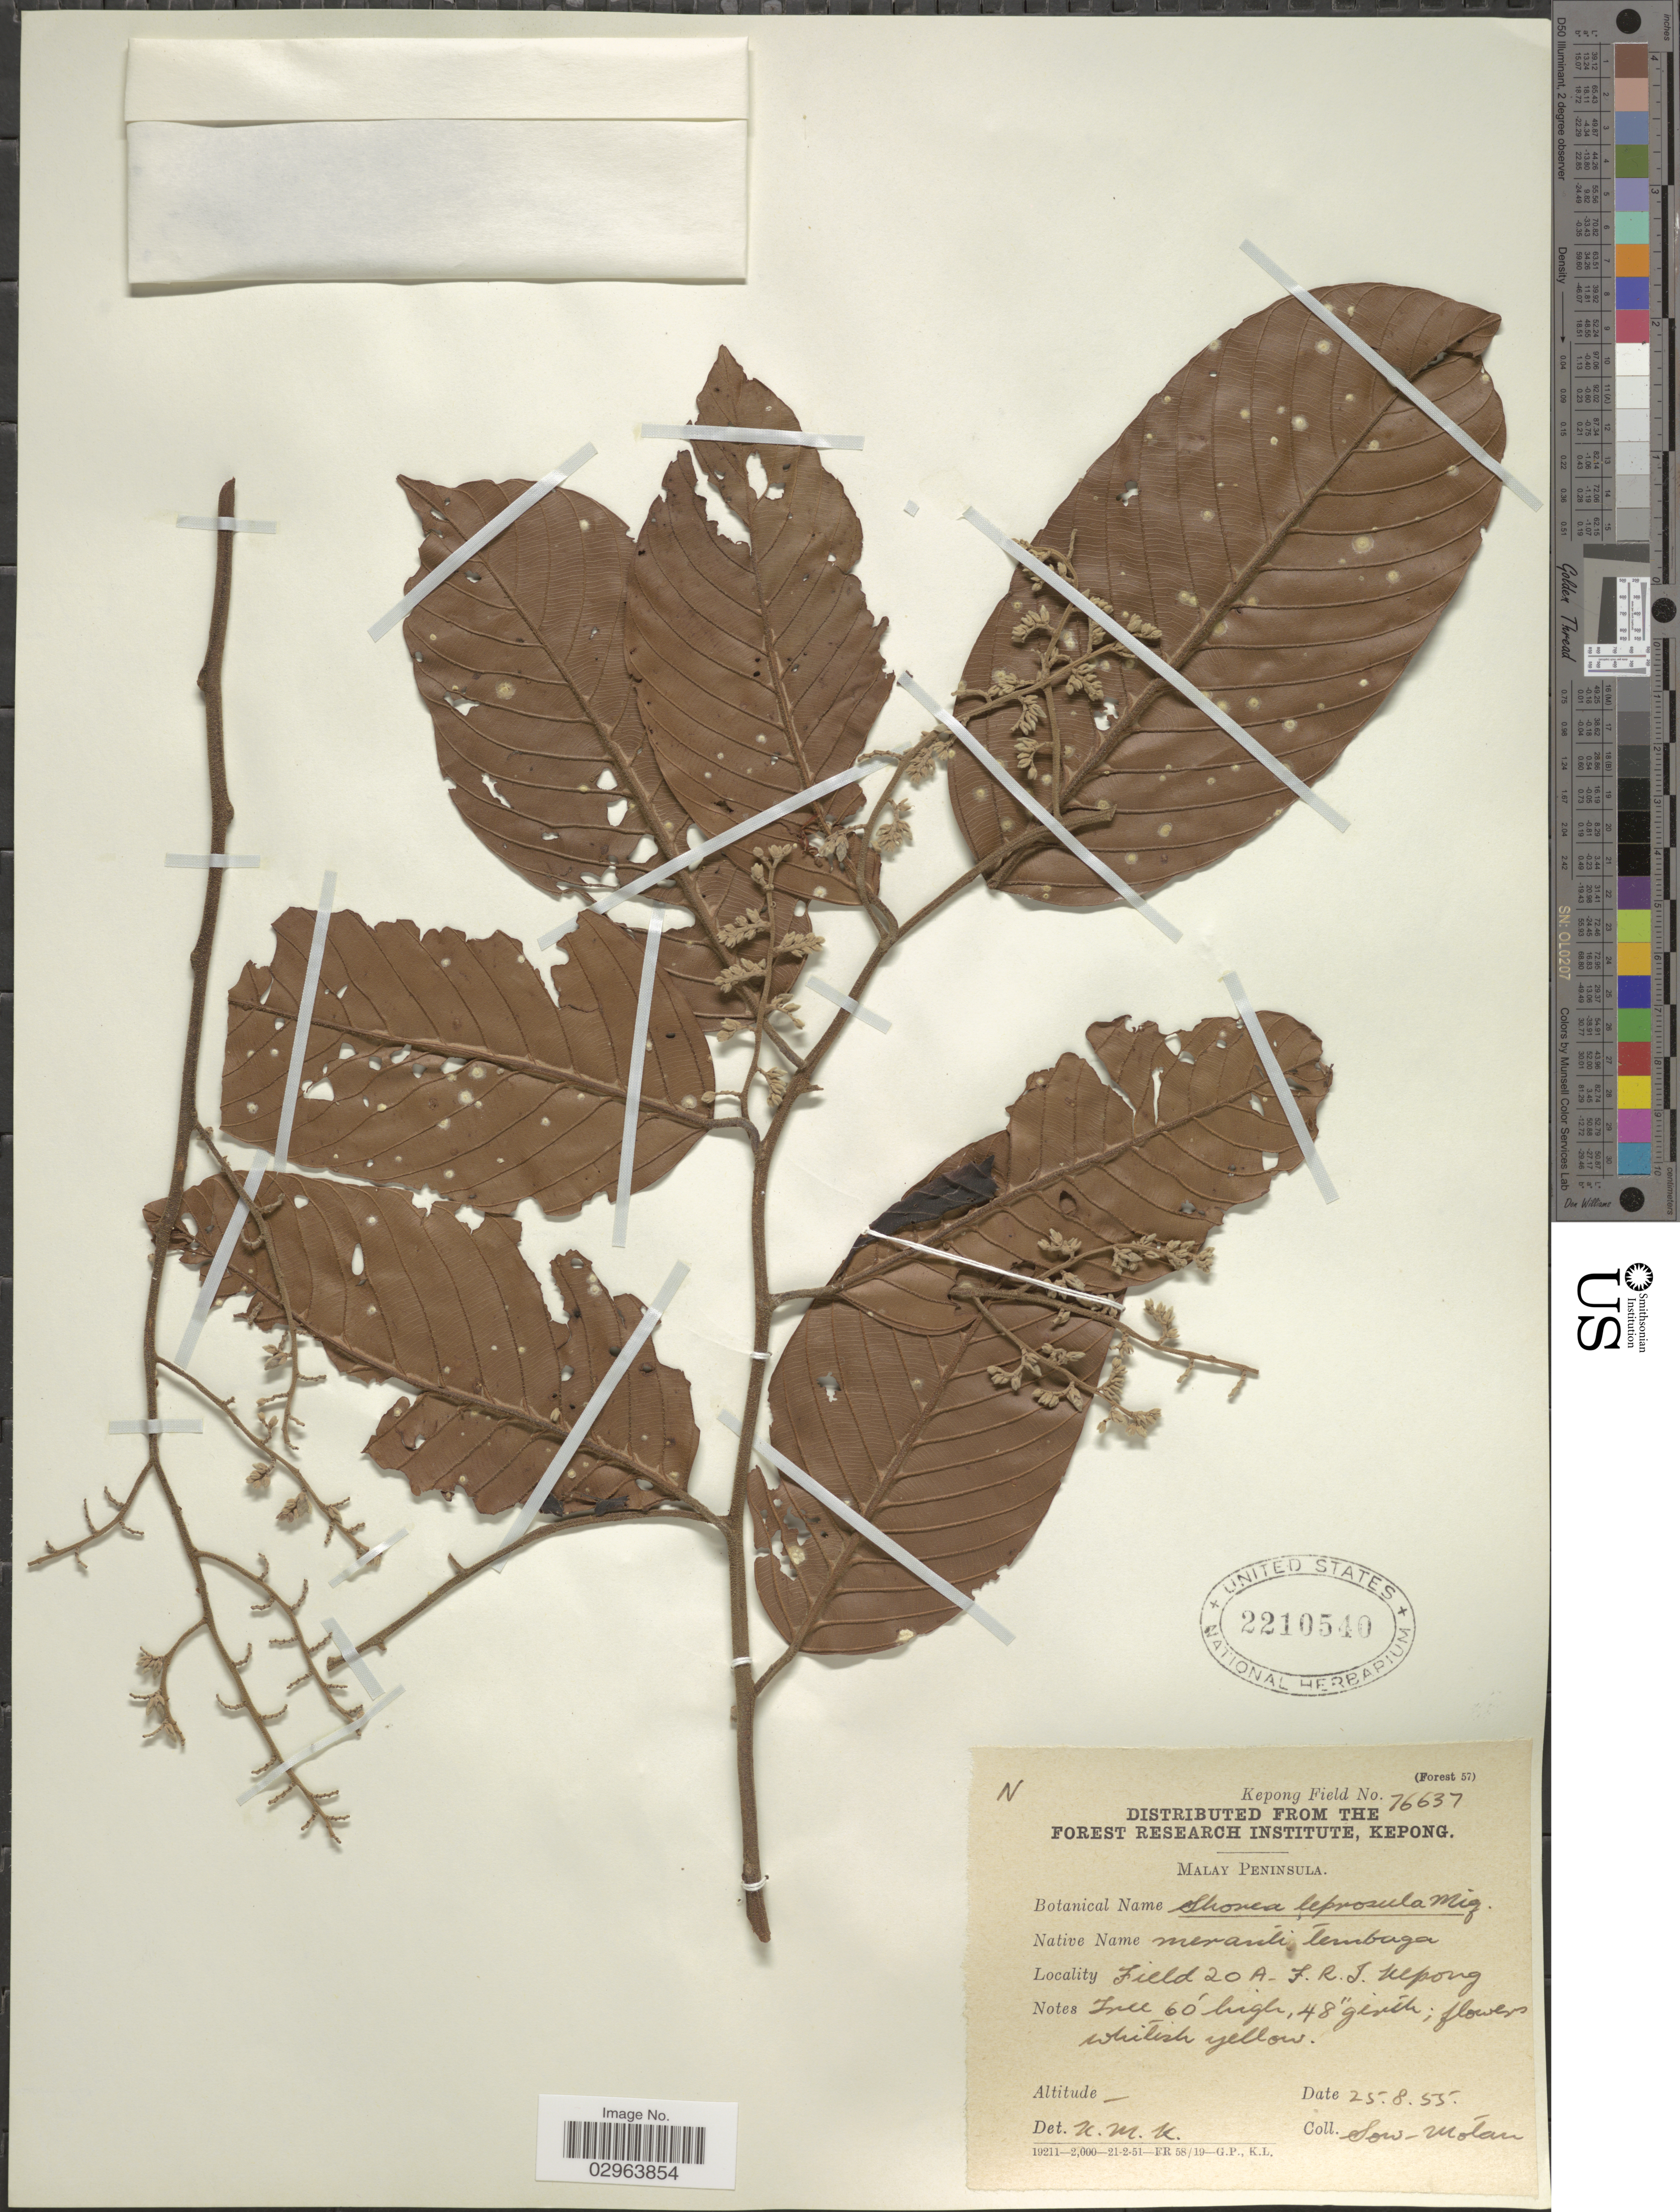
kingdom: Plantae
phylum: Tracheophyta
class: Magnoliopsida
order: Malvales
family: Dipterocarpaceae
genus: Rubroshorea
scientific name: Rubroshorea leprosula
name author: (Miq.) P.S. Ashton & J. Heck.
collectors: -. Sow & -. Motan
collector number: Kepong Field 76637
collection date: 1955-08-25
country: Malaysia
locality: Malay Peninsula, Field 20A, F. R. I. Kepong.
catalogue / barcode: US 2210540